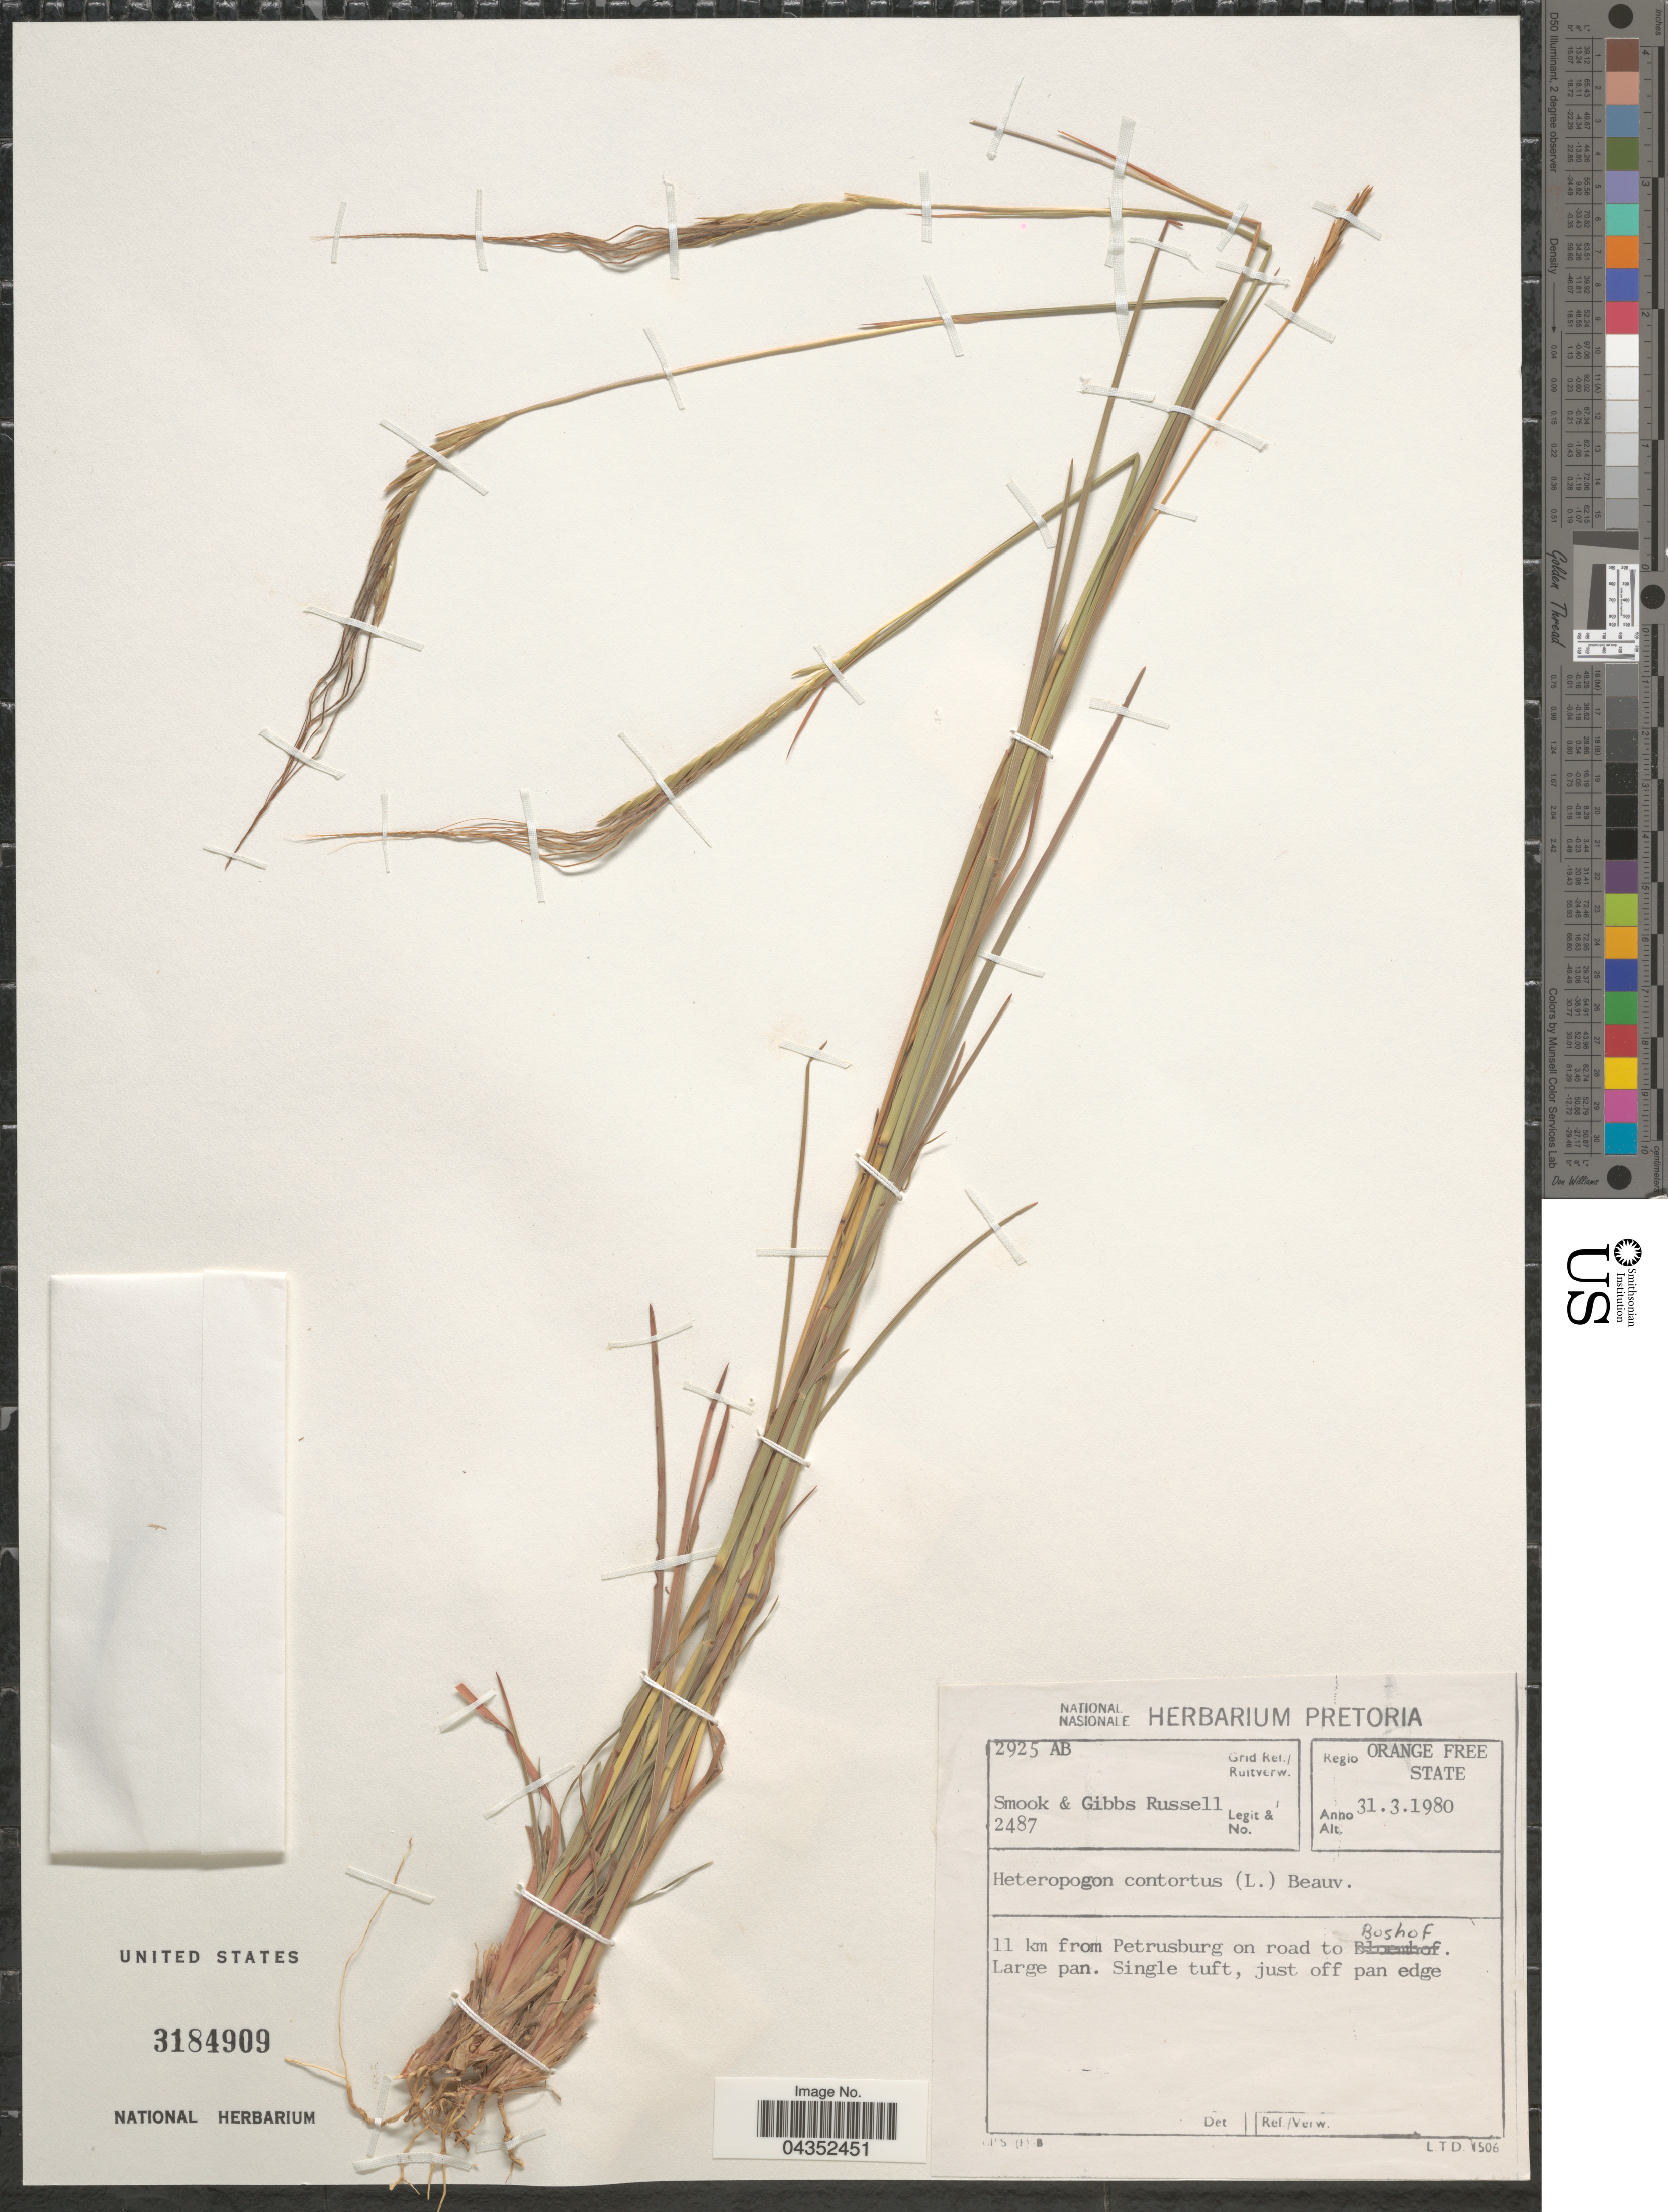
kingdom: Plantae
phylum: Tracheophyta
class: Liliopsida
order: Poales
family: Poaceae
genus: Heteropogon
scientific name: Heteropogon contortus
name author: (L.) P. Beauv. ex Roem. & Schult.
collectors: Smook & G. Russell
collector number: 2487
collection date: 1980-03-31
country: South Africa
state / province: Free State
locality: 2925 AB Grid Ref./Ruitverw. Regio Orange Free State. 11 km from Petrusburg on road to Boshof.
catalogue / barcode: US 3184909